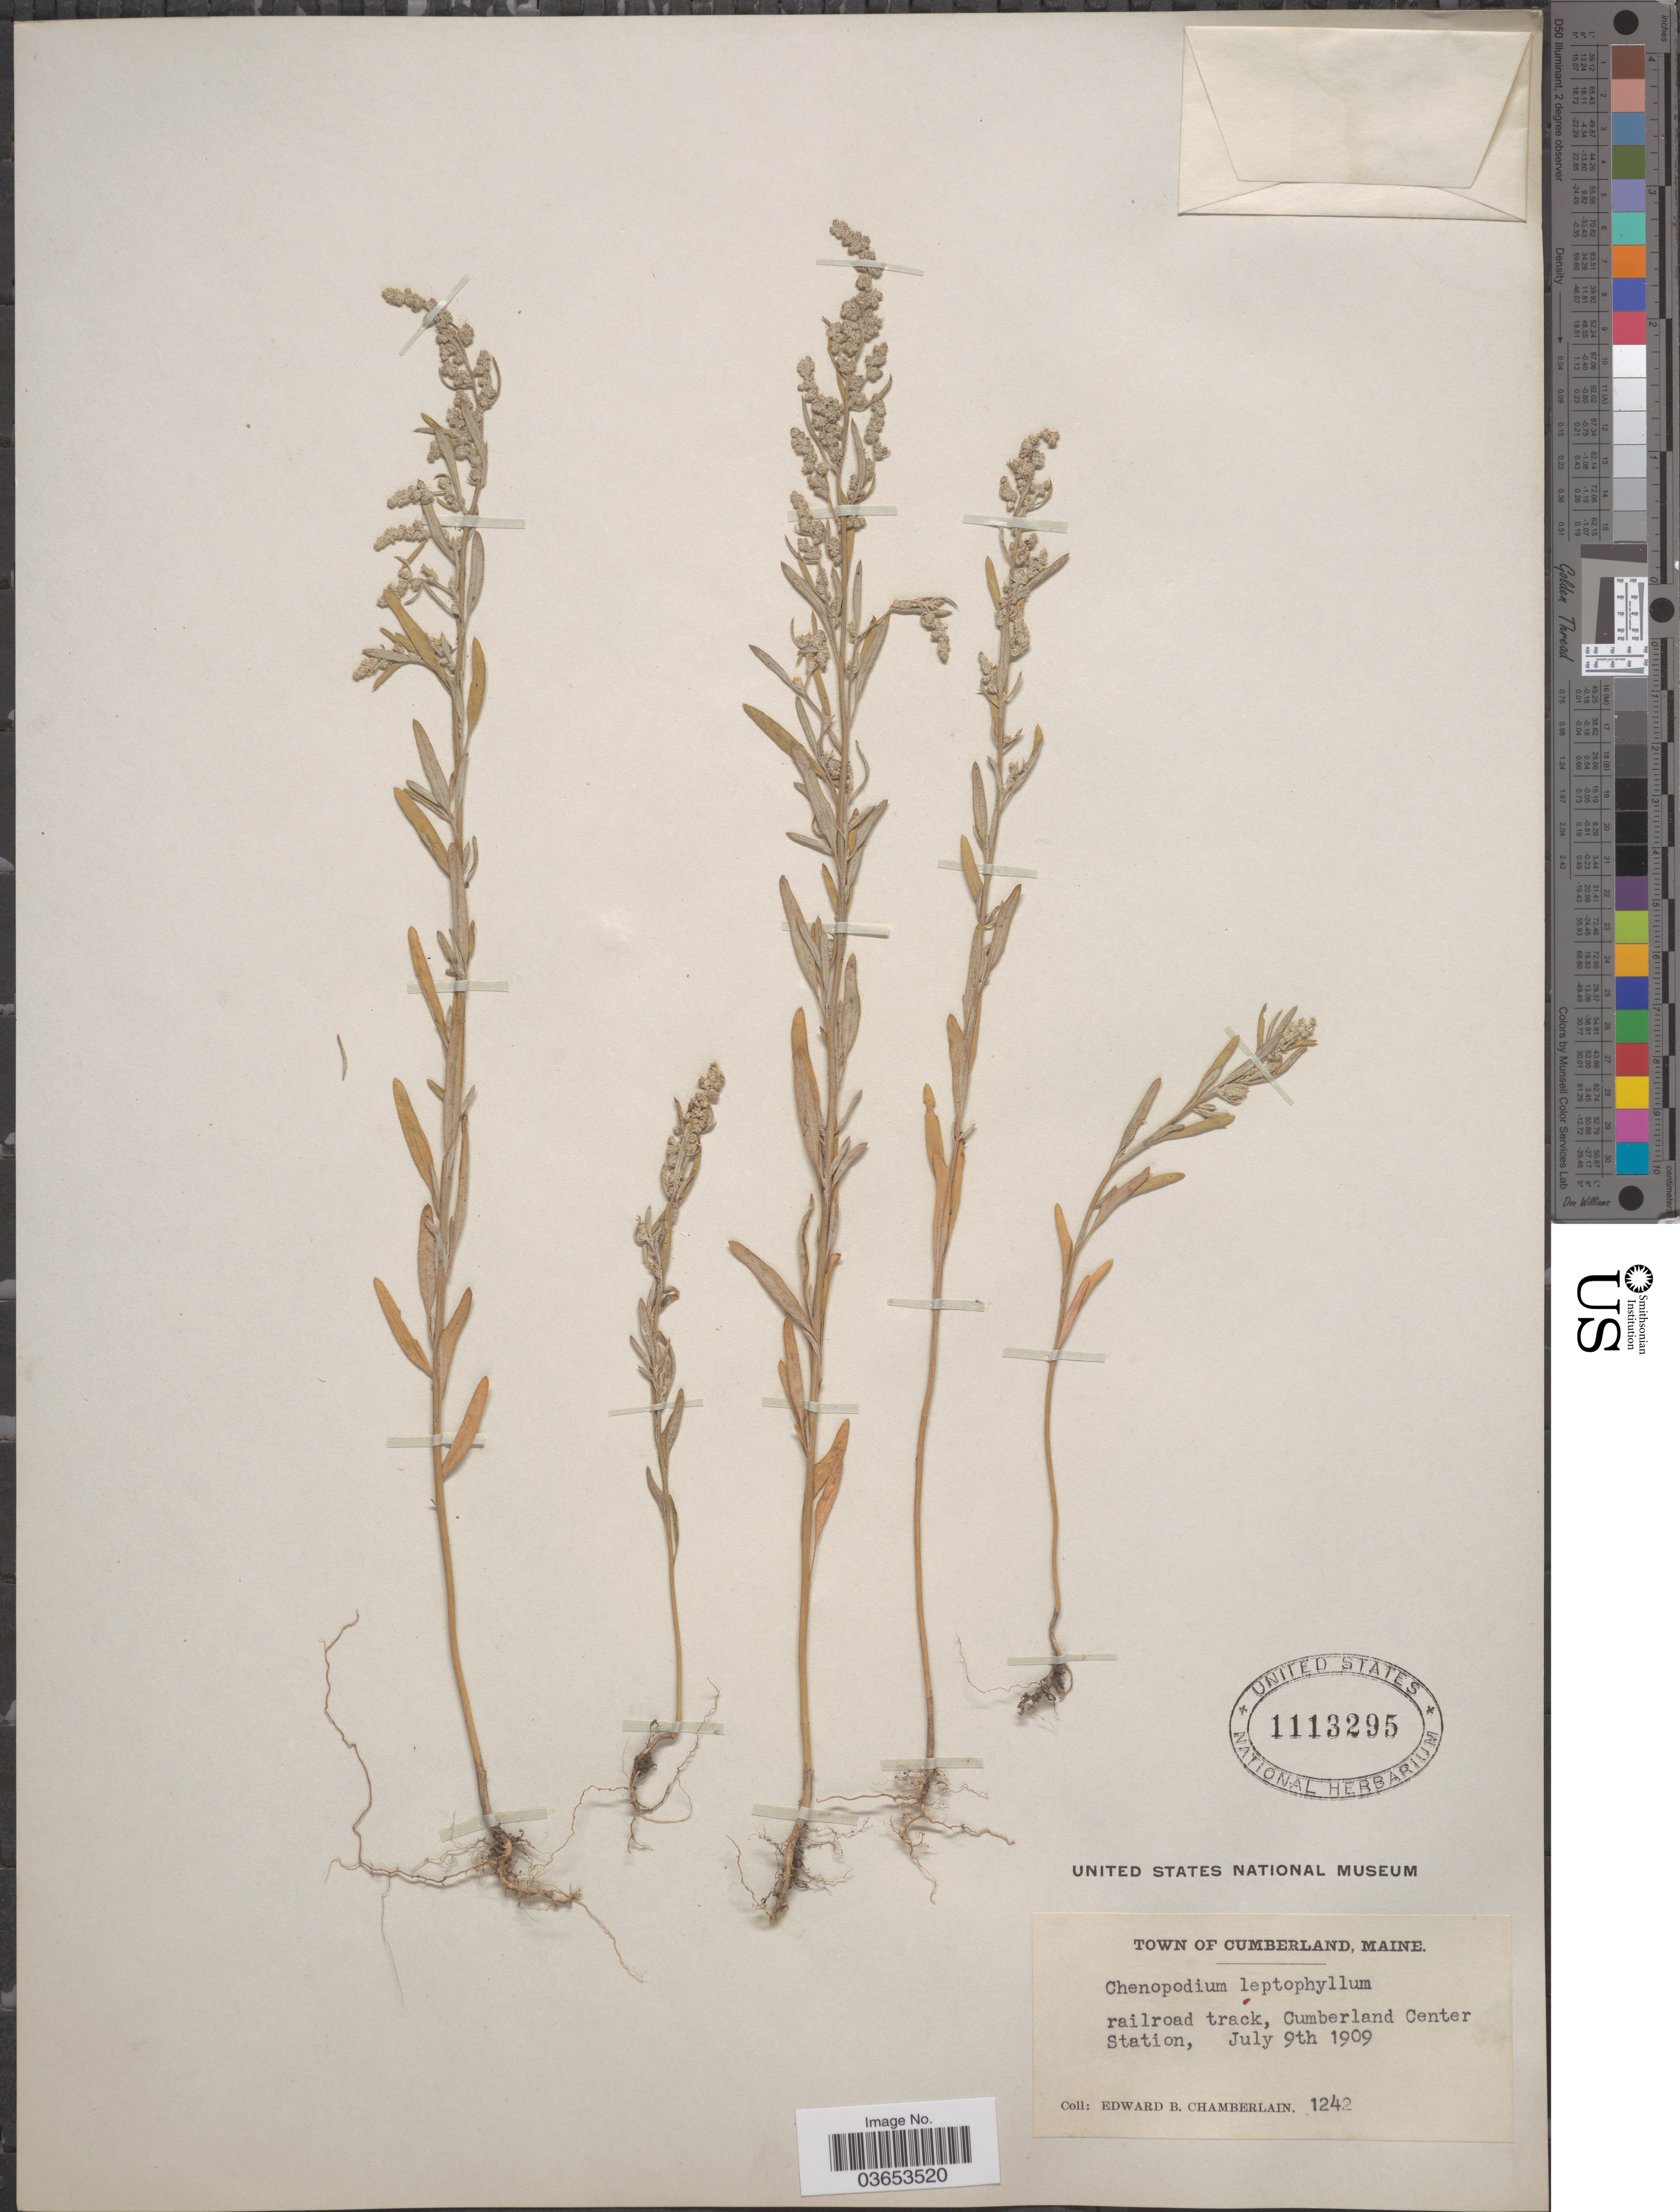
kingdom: Plantae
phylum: Tracheophyta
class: Magnoliopsida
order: Caryophyllales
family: Amaranthaceae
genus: Chenopodium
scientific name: Chenopodium leptophyllum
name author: (Moq.) Nutt. ex S. Watson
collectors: E. Chamberlain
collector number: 1242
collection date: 1909-07-09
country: United States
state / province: Maine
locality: Town of Cumberland, railroad track, Cumberland Center Station.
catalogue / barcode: US 1113295